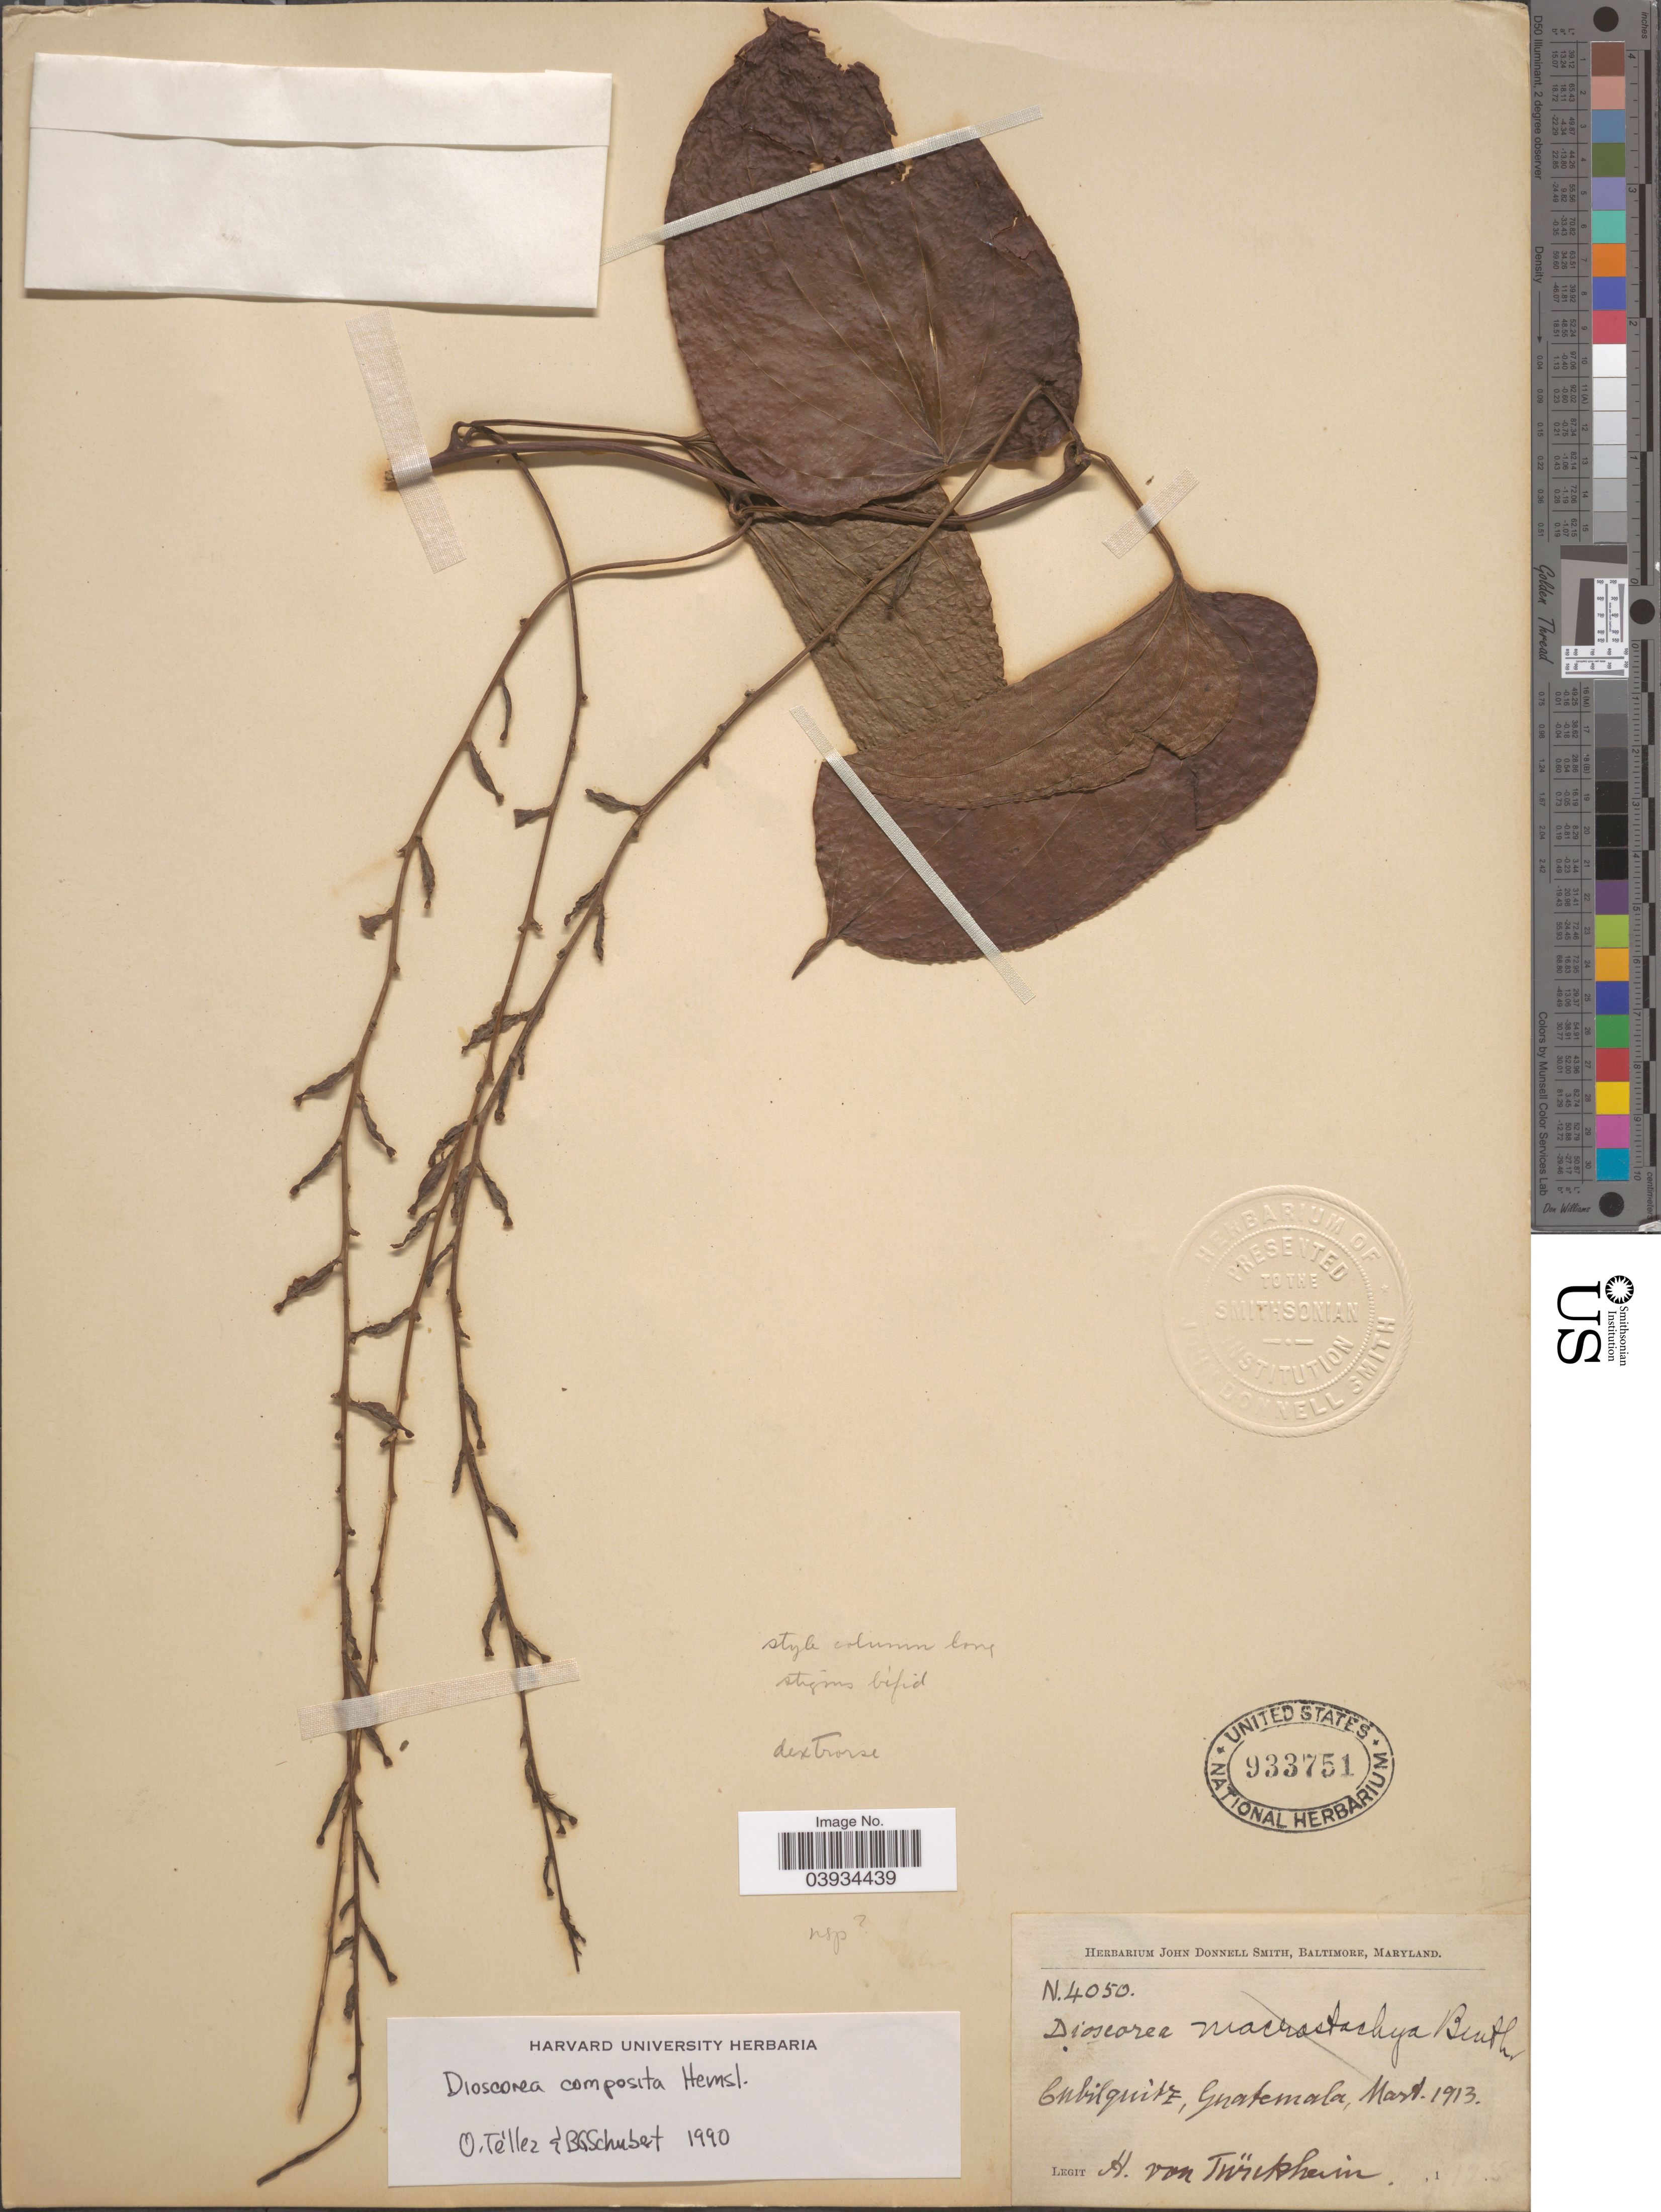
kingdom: Plantae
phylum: Tracheophyta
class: Liliopsida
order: Dioscoreales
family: Dioscoreaceae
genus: Dioscorea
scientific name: Dioscorea composita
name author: Hemsl.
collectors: H. von Türckheim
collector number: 4050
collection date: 1913-03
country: Guatemala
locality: Cubilquitz.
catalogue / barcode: US 933751